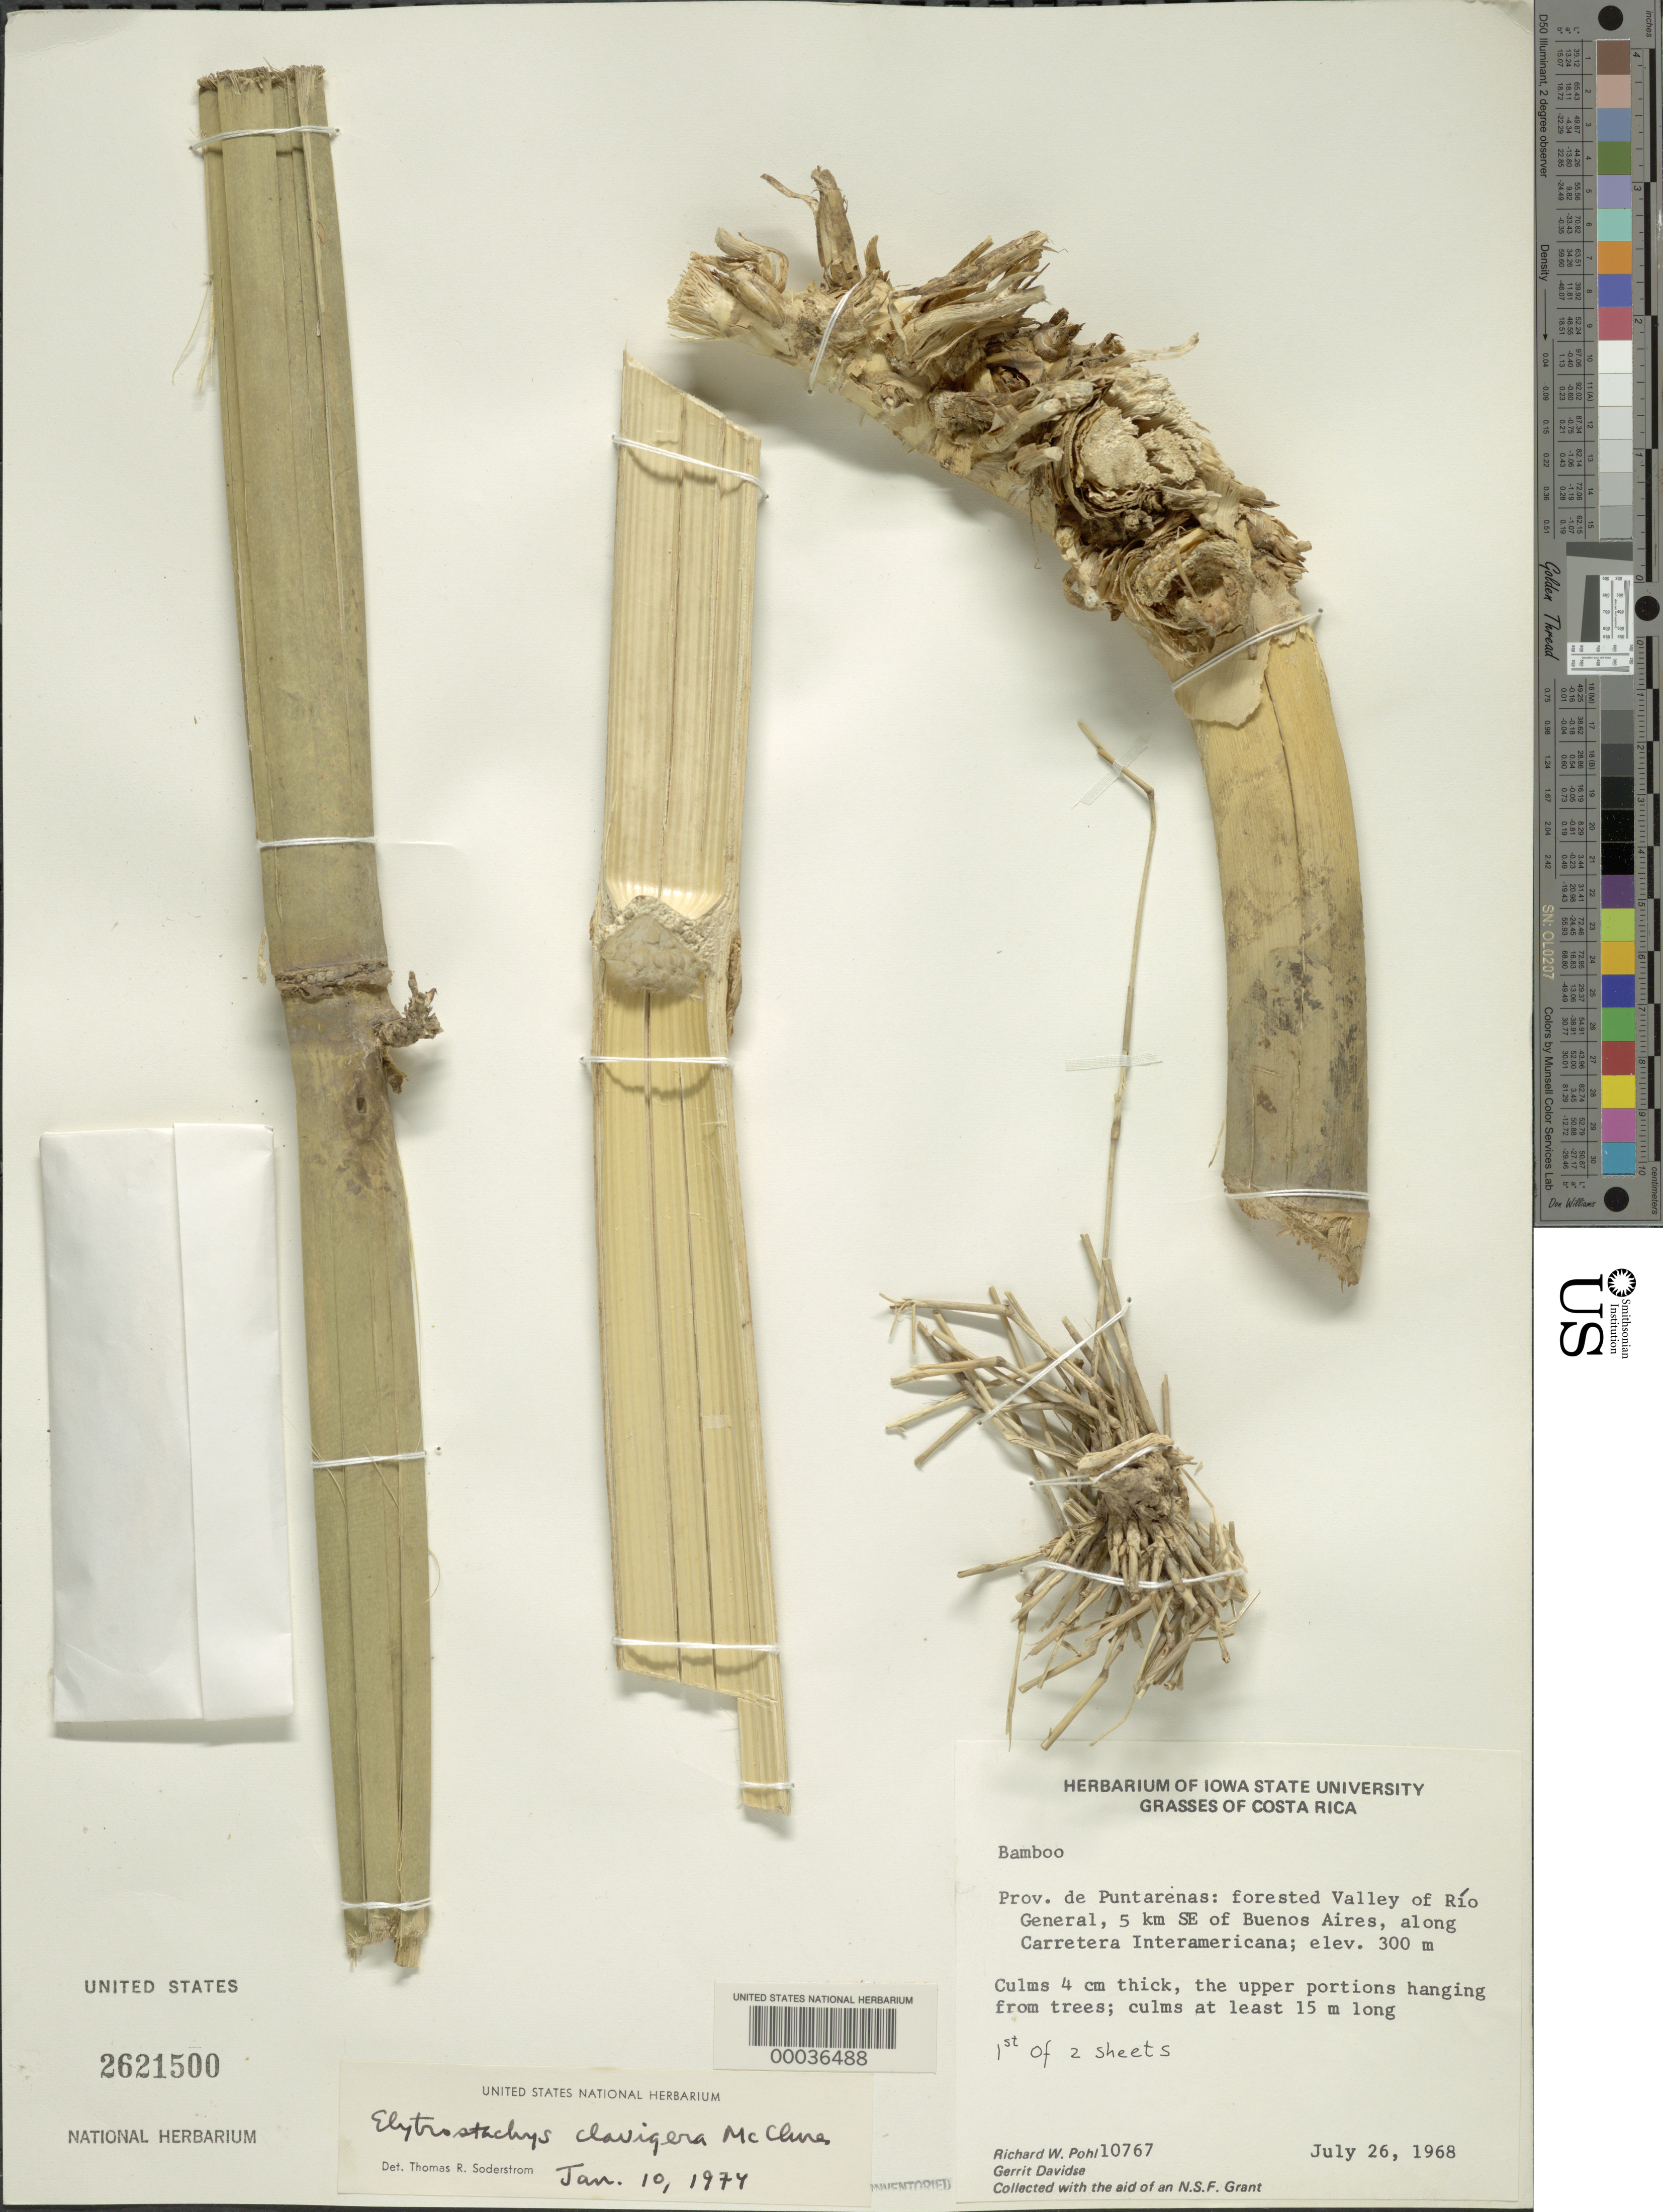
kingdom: Plantae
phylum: Tracheophyta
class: Liliopsida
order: Poales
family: Poaceae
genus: Elytrostachys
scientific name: Elytrostachys clavigera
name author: McClure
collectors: R. W. Pohl & G. Davidse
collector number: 10767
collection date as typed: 26 Jul 1968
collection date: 1968-07-26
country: Costa Rica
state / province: Puntarenas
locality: Valley of rio general, along carretera interamericana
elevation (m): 300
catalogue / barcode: US 2621500